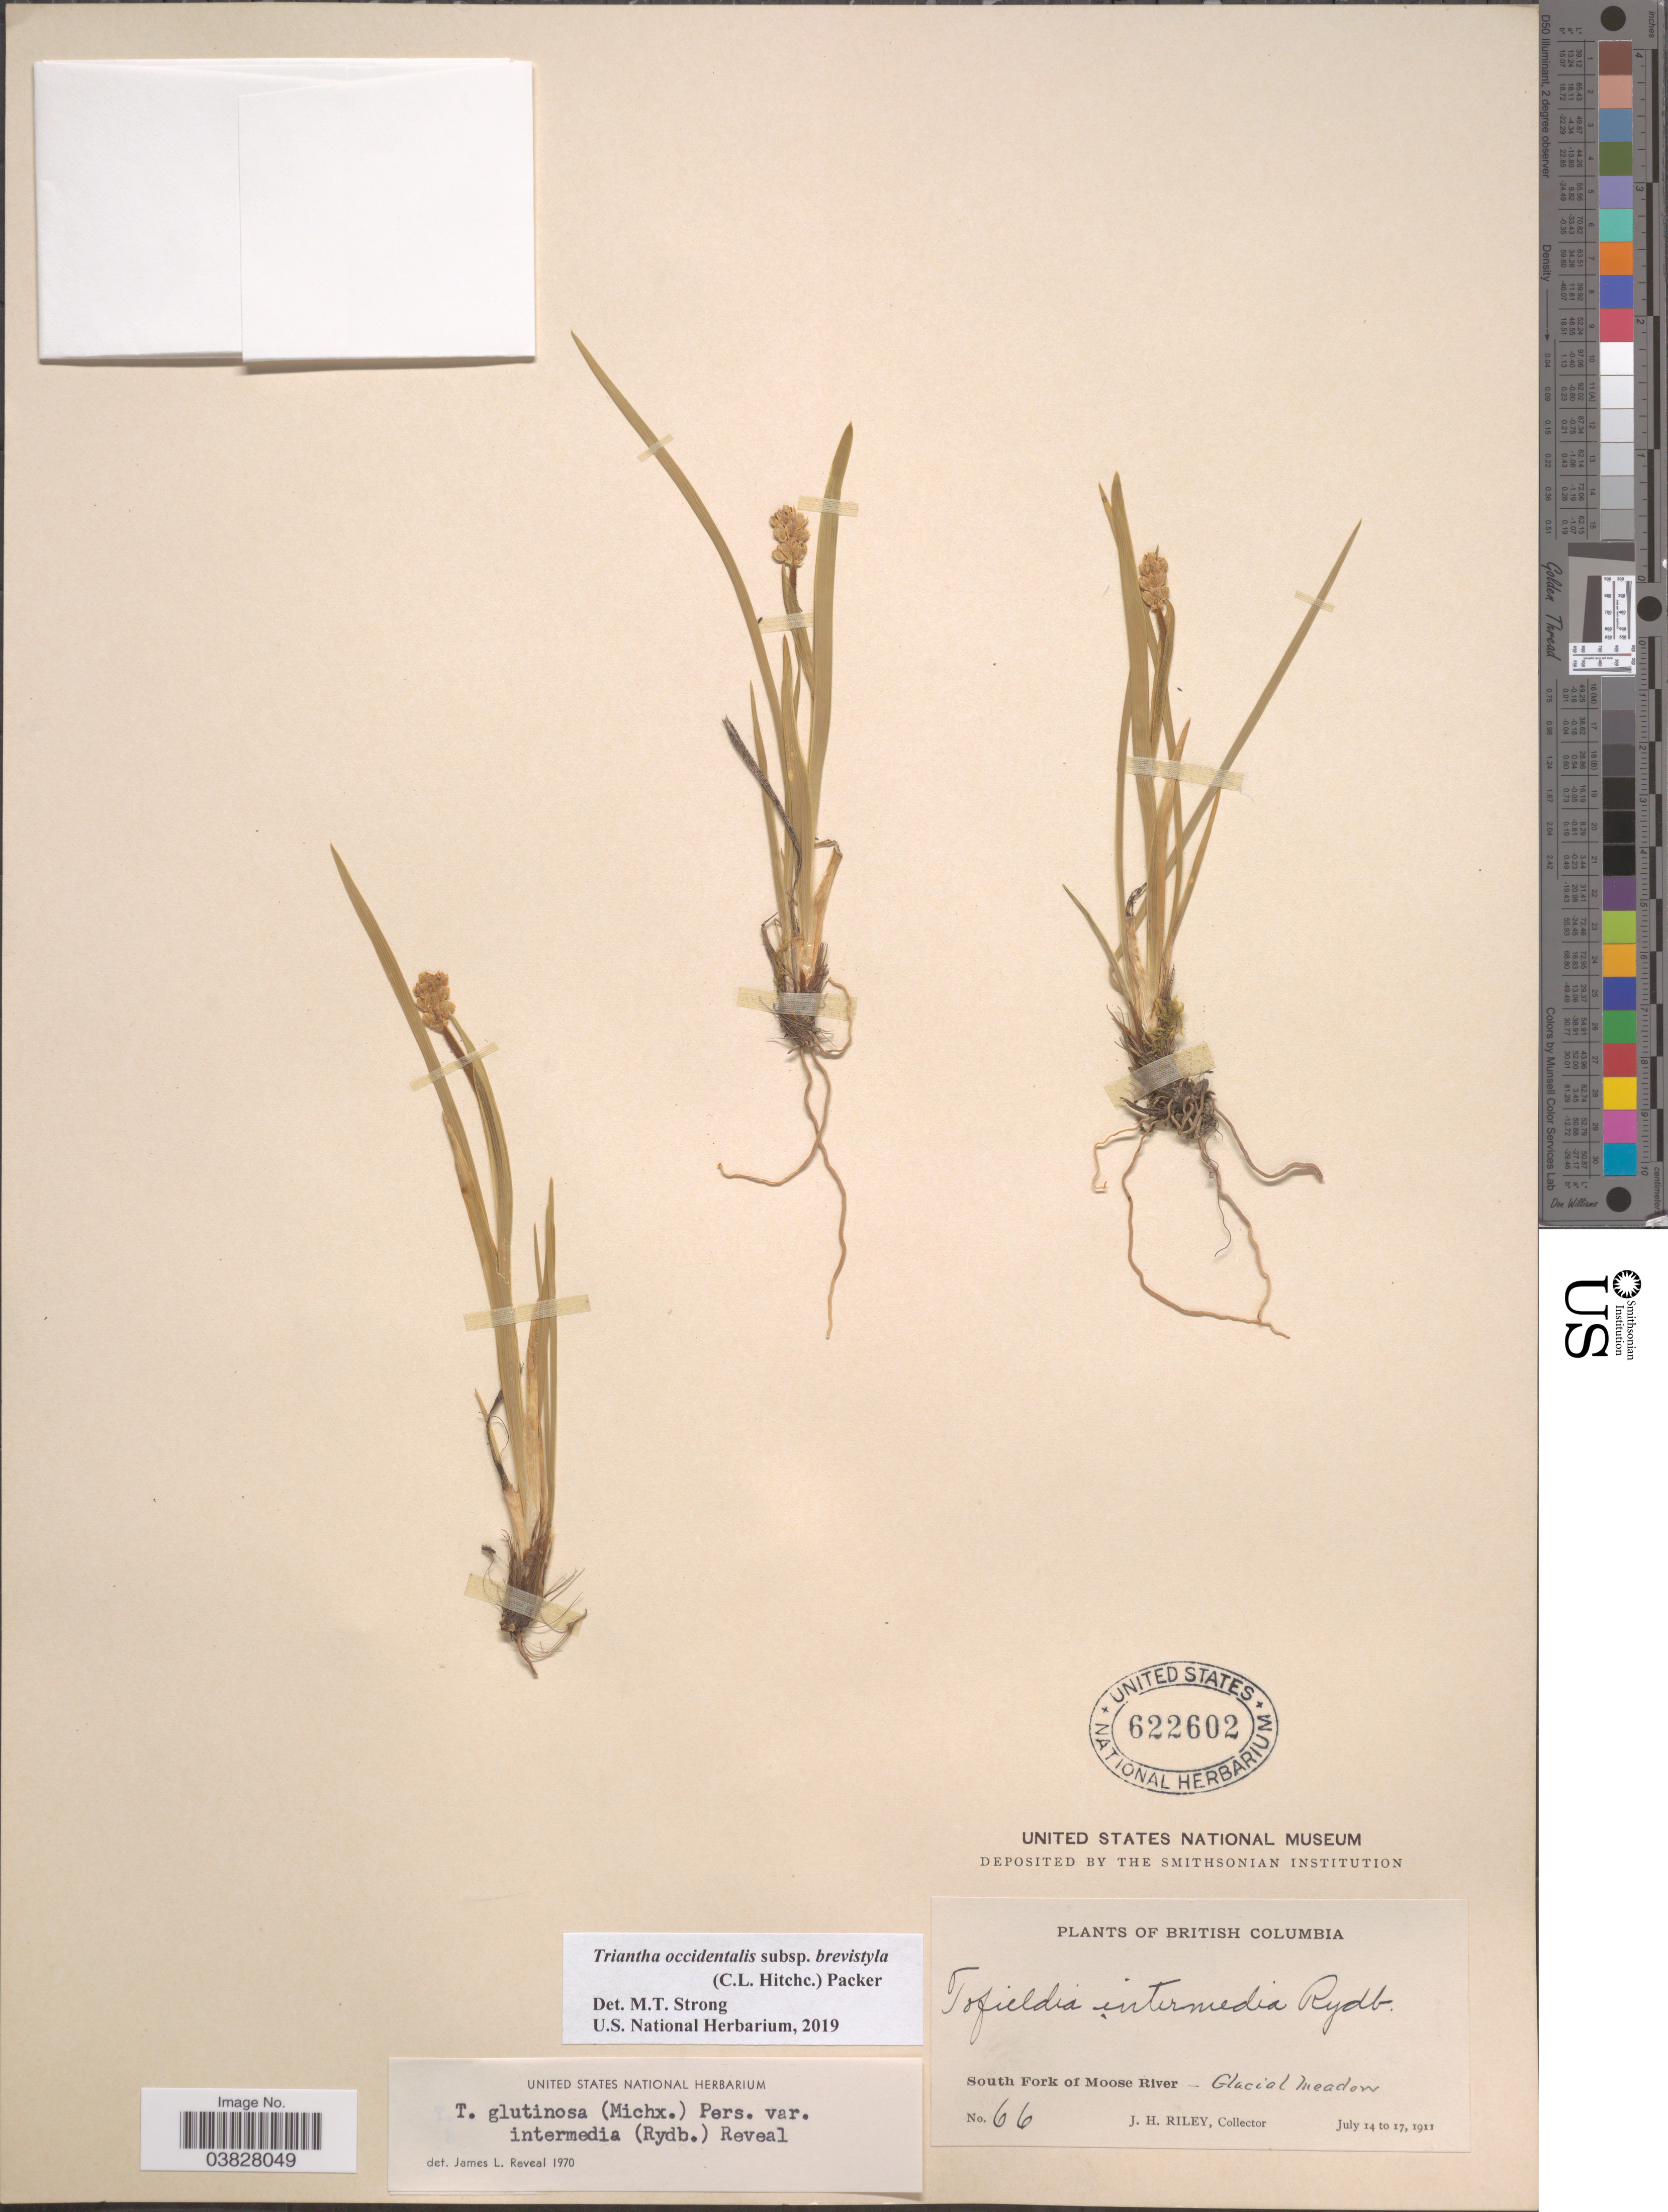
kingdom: Plantae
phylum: Tracheophyta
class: Liliopsida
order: Alismatales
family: Tofieldiaceae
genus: Triantha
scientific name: Triantha occidentalis subsp. brevistyla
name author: (C.L. Hitchc.) Packer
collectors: J. H. Riley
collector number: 66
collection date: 1911-07-14/1911-07-17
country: Canada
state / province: British Columbia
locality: South Fork of Moose River- Glacial Meadow.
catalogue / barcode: US 622602